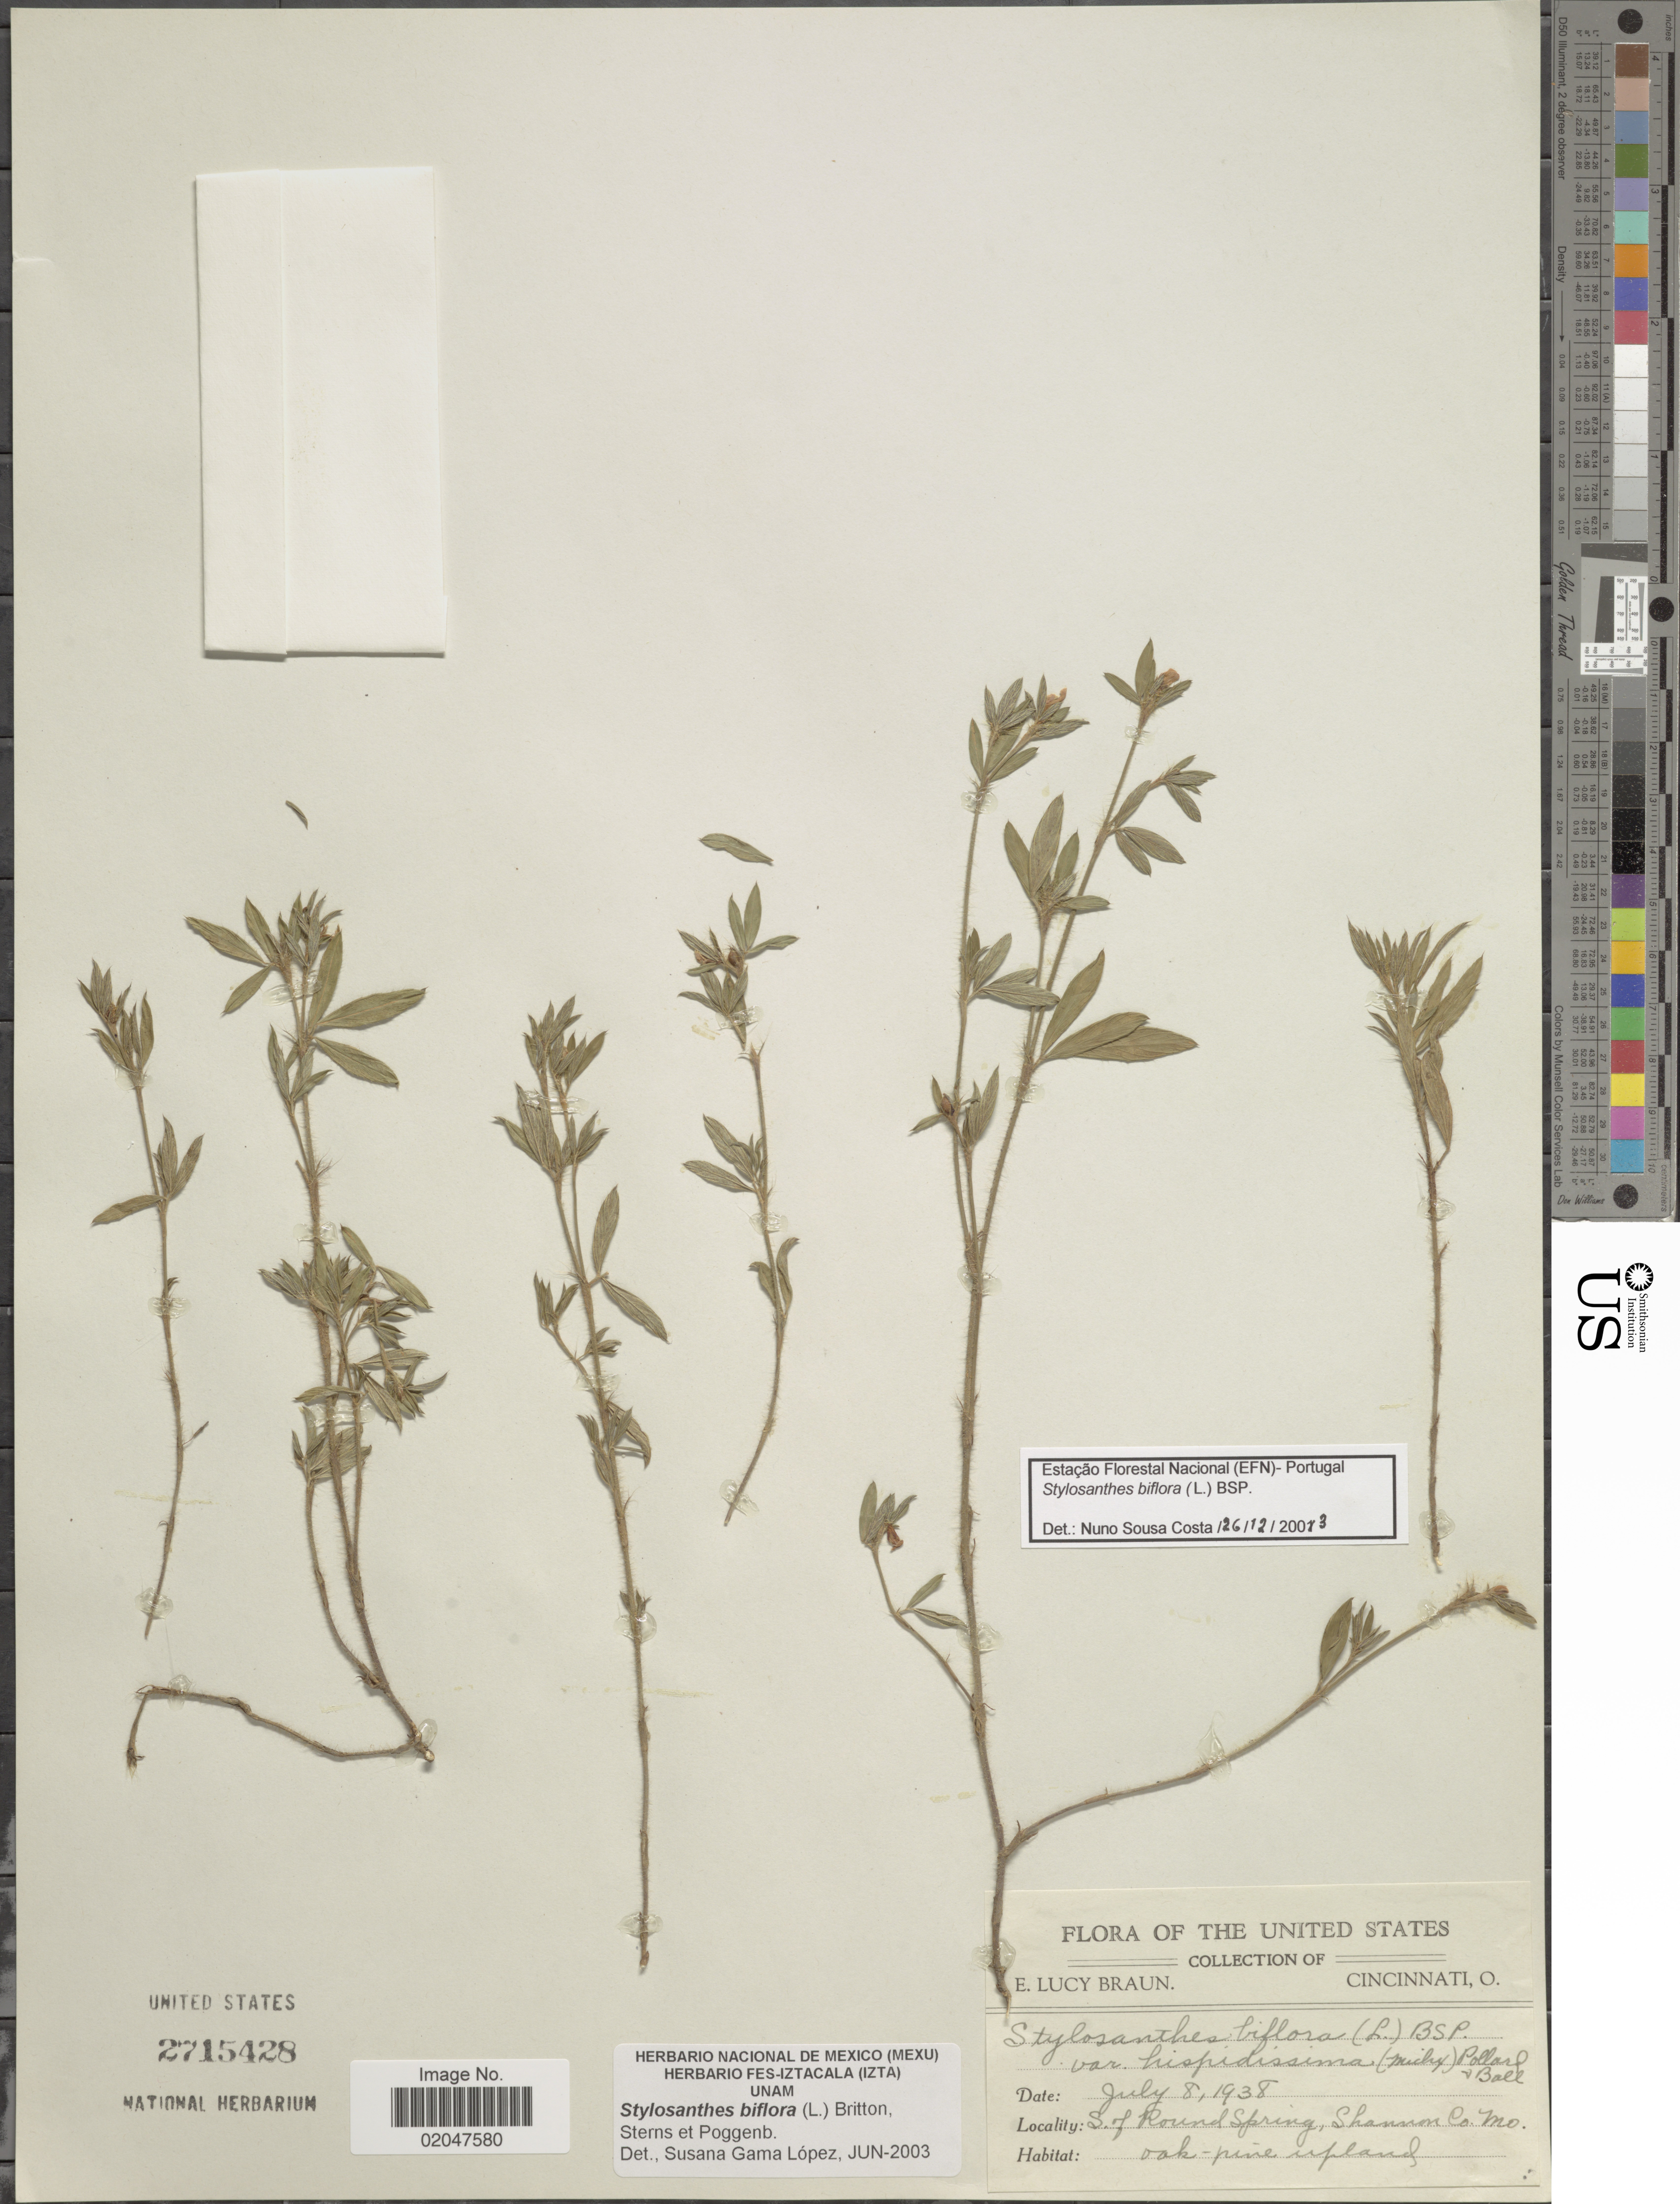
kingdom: Plantae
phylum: Tracheophyta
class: Magnoliopsida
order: Fabales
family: Fabaceae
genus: Stylosanthes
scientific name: Stylosanthes biflora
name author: (L.) Britton et al.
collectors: E. L. Braun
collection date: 1938-07-08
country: United States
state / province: Mississippi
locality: S. of Round Spring, Shannon Co., Mo.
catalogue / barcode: US 2715428